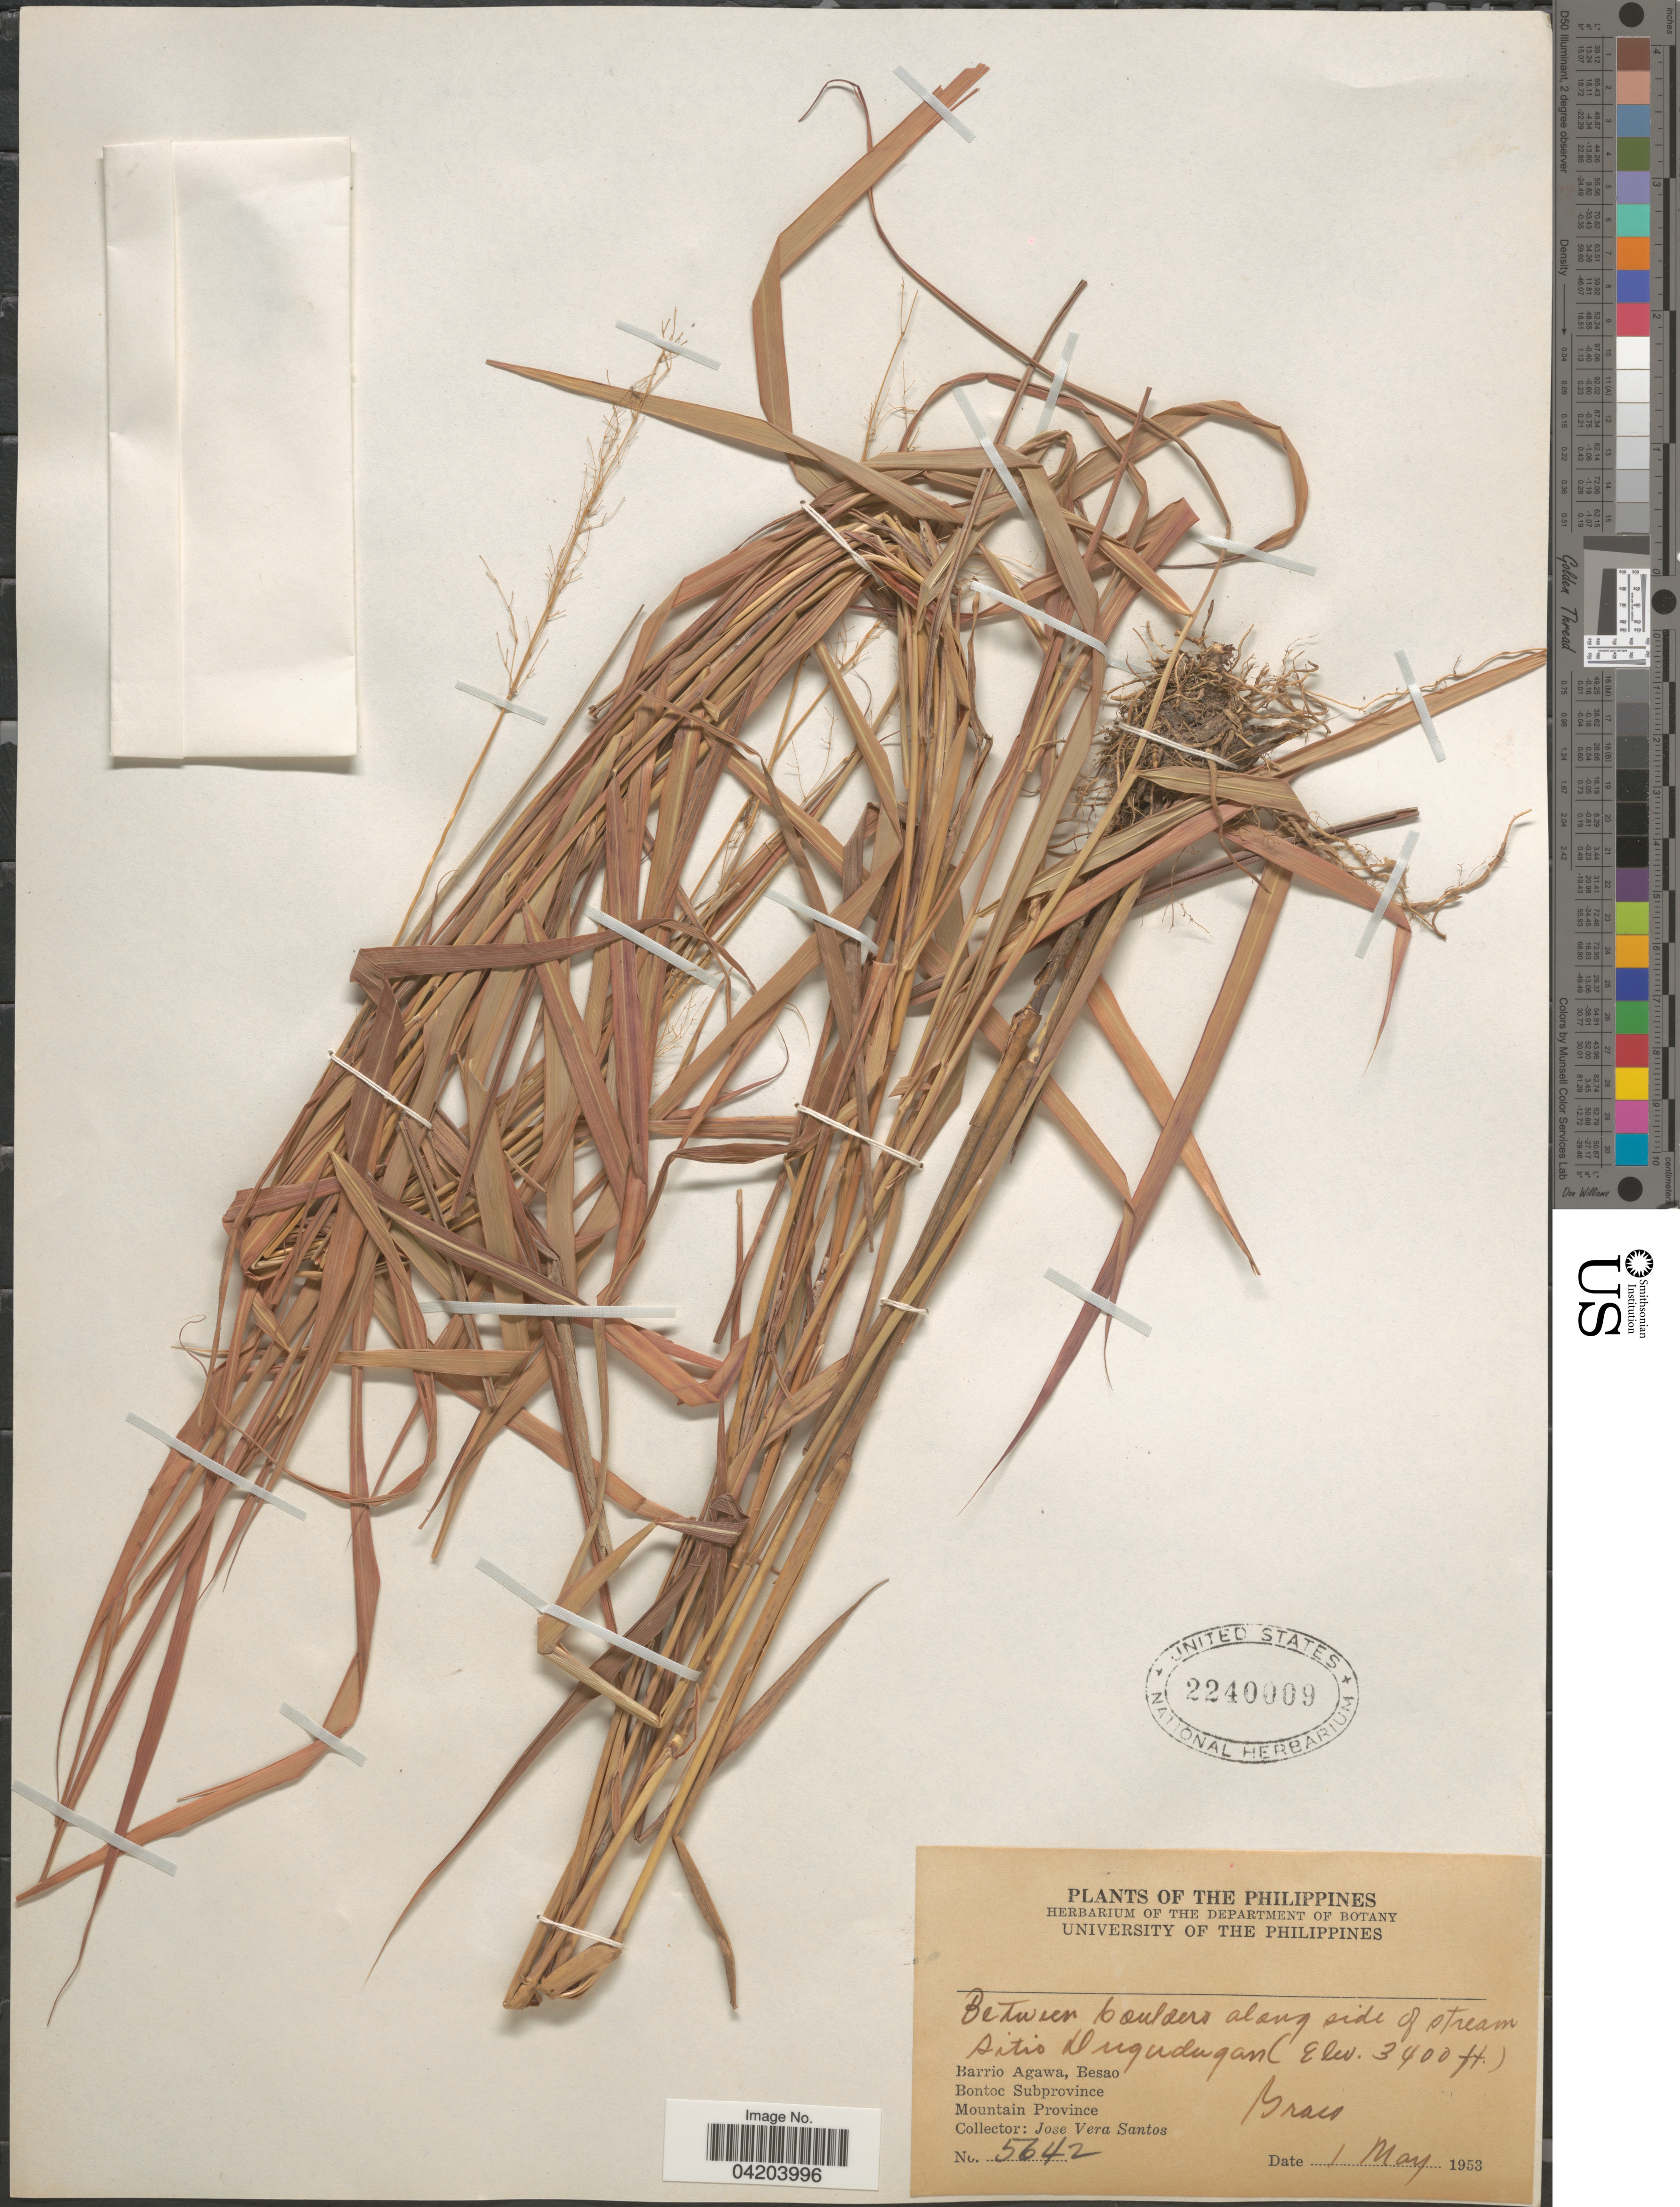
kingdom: Plantae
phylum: Tracheophyta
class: Liliopsida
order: Poales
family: Poaceae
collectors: J. Vera Santos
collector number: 5642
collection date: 1953-05-01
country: Philippines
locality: Between boulders along side of stream Sitio Dugudugan. Barrio Agawa, Besao. Bontoc Subprovince. Mountain Province.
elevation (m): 1036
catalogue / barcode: US 2240009